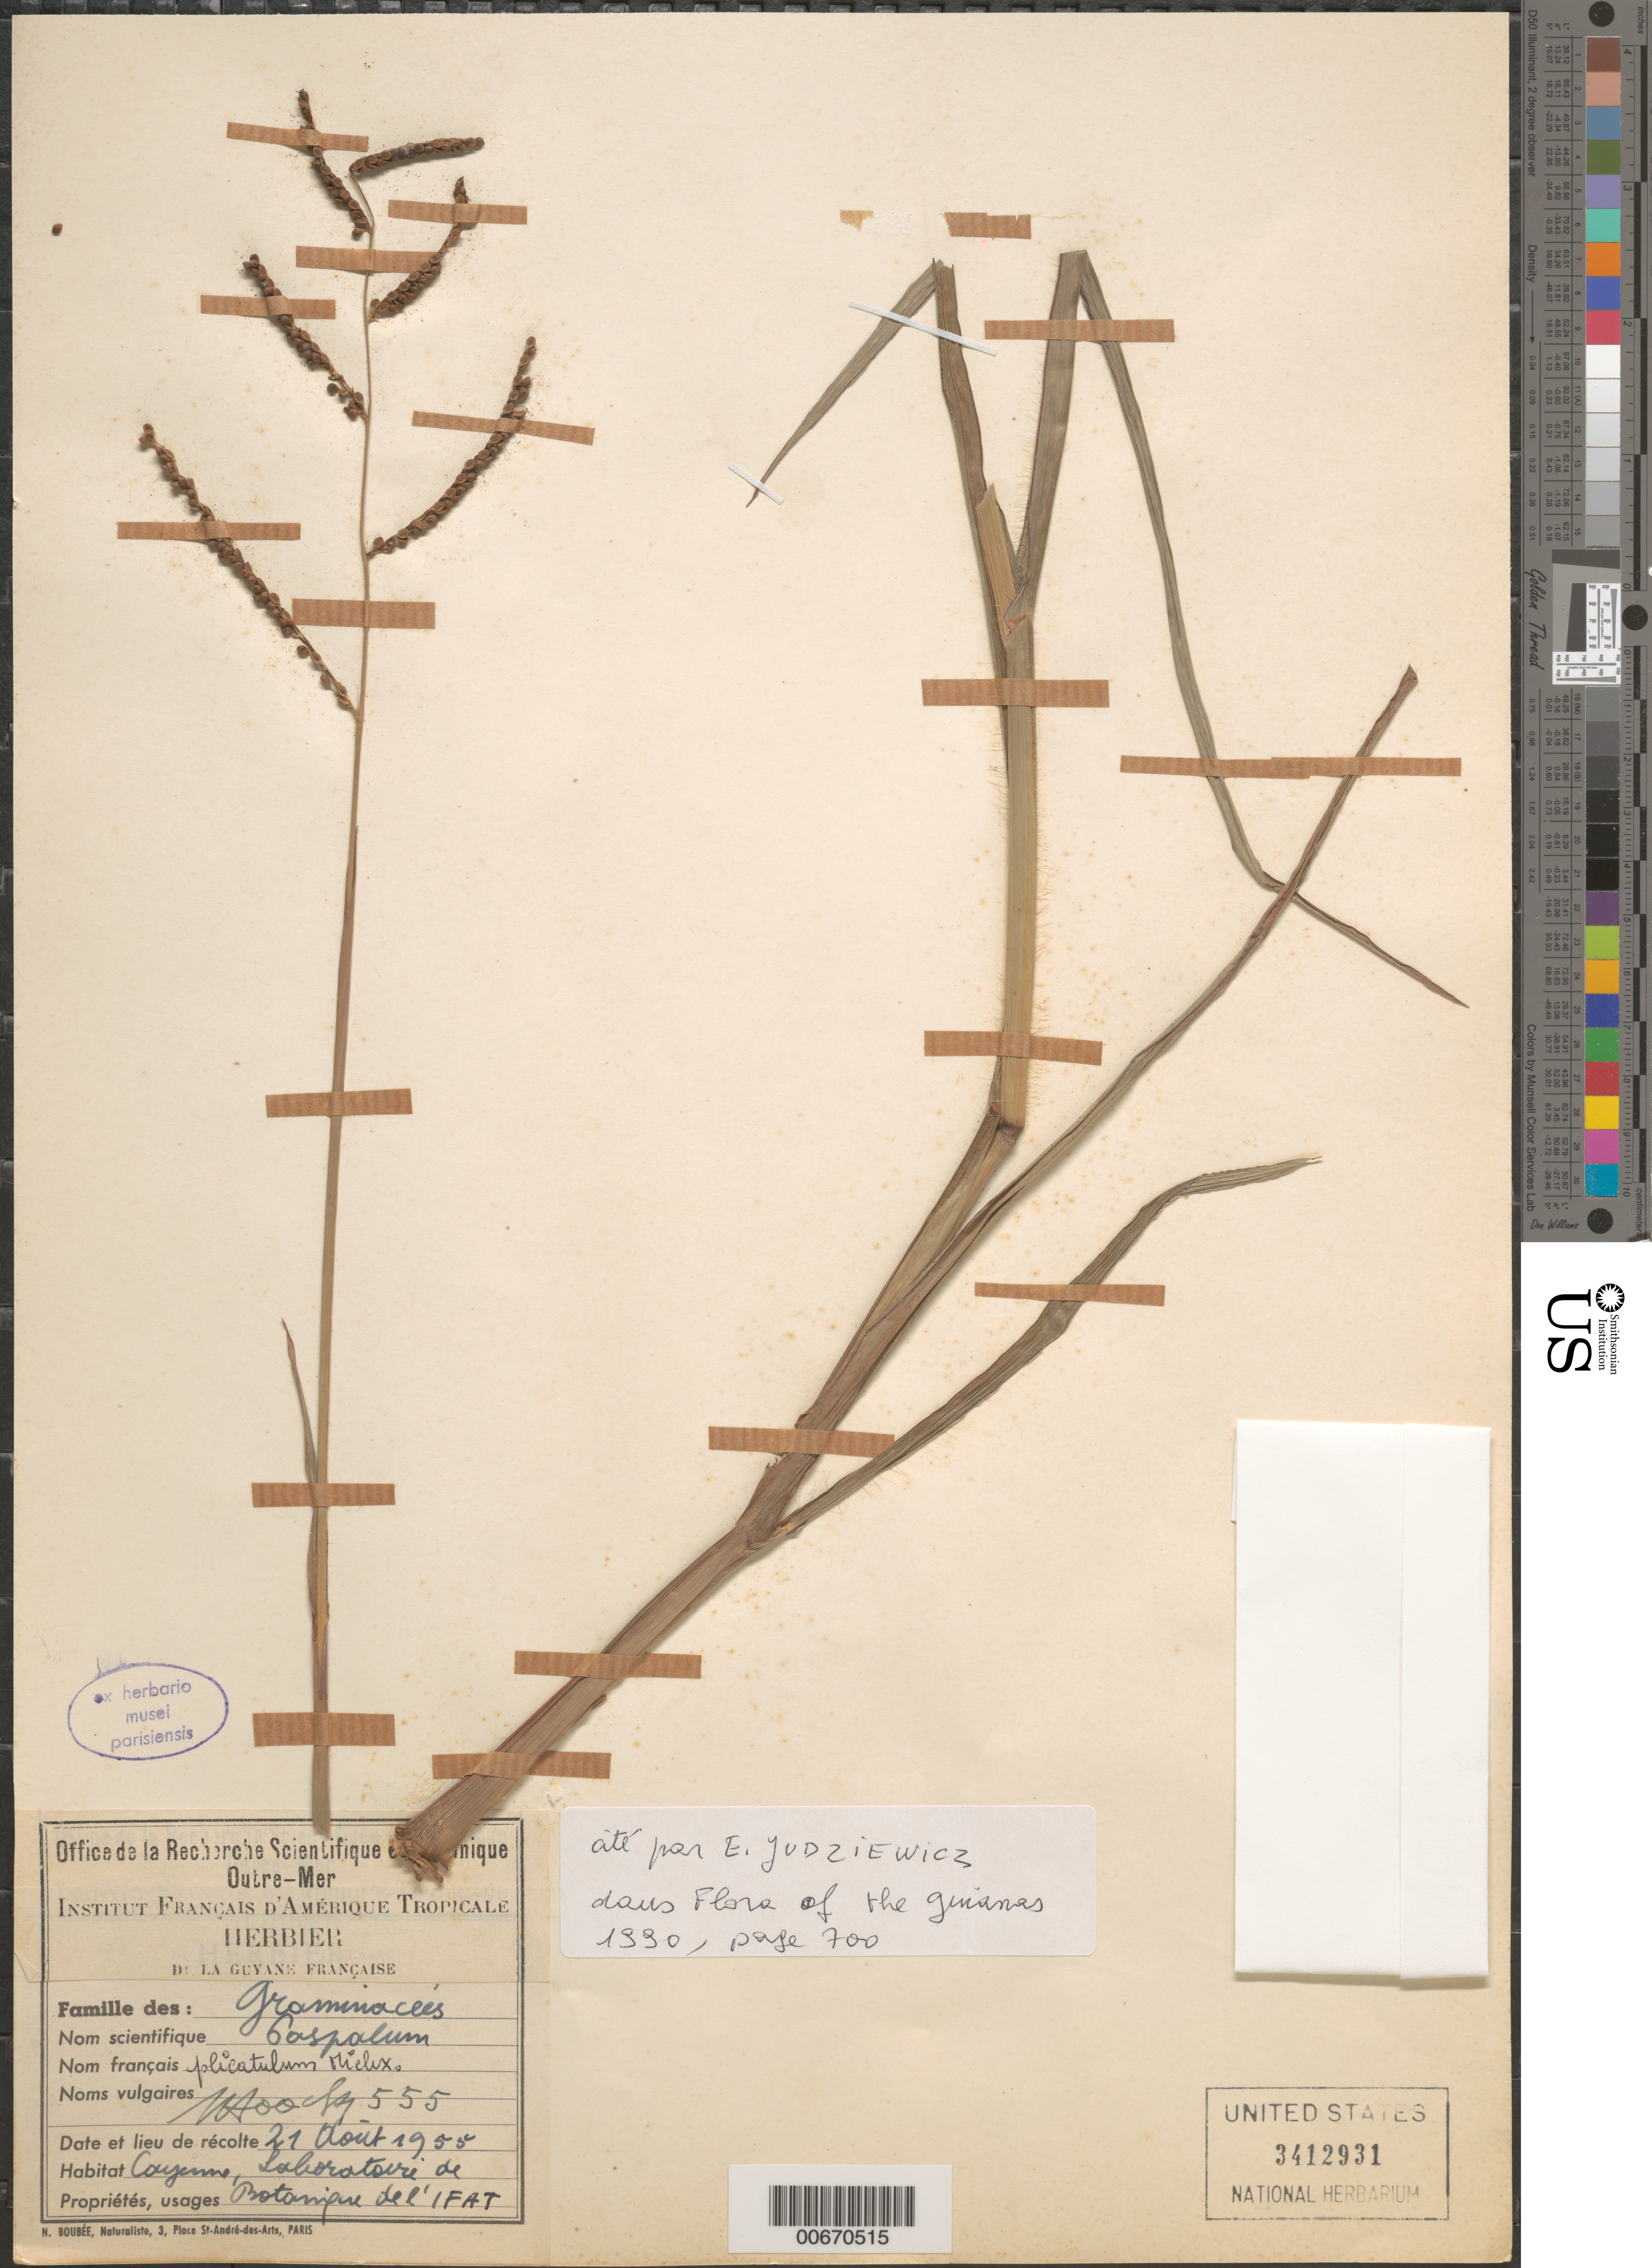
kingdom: Plantae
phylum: Tracheophyta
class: Liliopsida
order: Poales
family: Poaceae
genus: Paspalum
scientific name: Paspalum plicatulum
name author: Michx.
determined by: Judziewicz, E. J.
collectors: J. Hoock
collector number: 555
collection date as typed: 21-Aug-55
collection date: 1955-08-21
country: French Guiana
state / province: Cayenne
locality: Cayenne, Laboratoire de Botanique de l'IFAT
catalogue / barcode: US 3412931